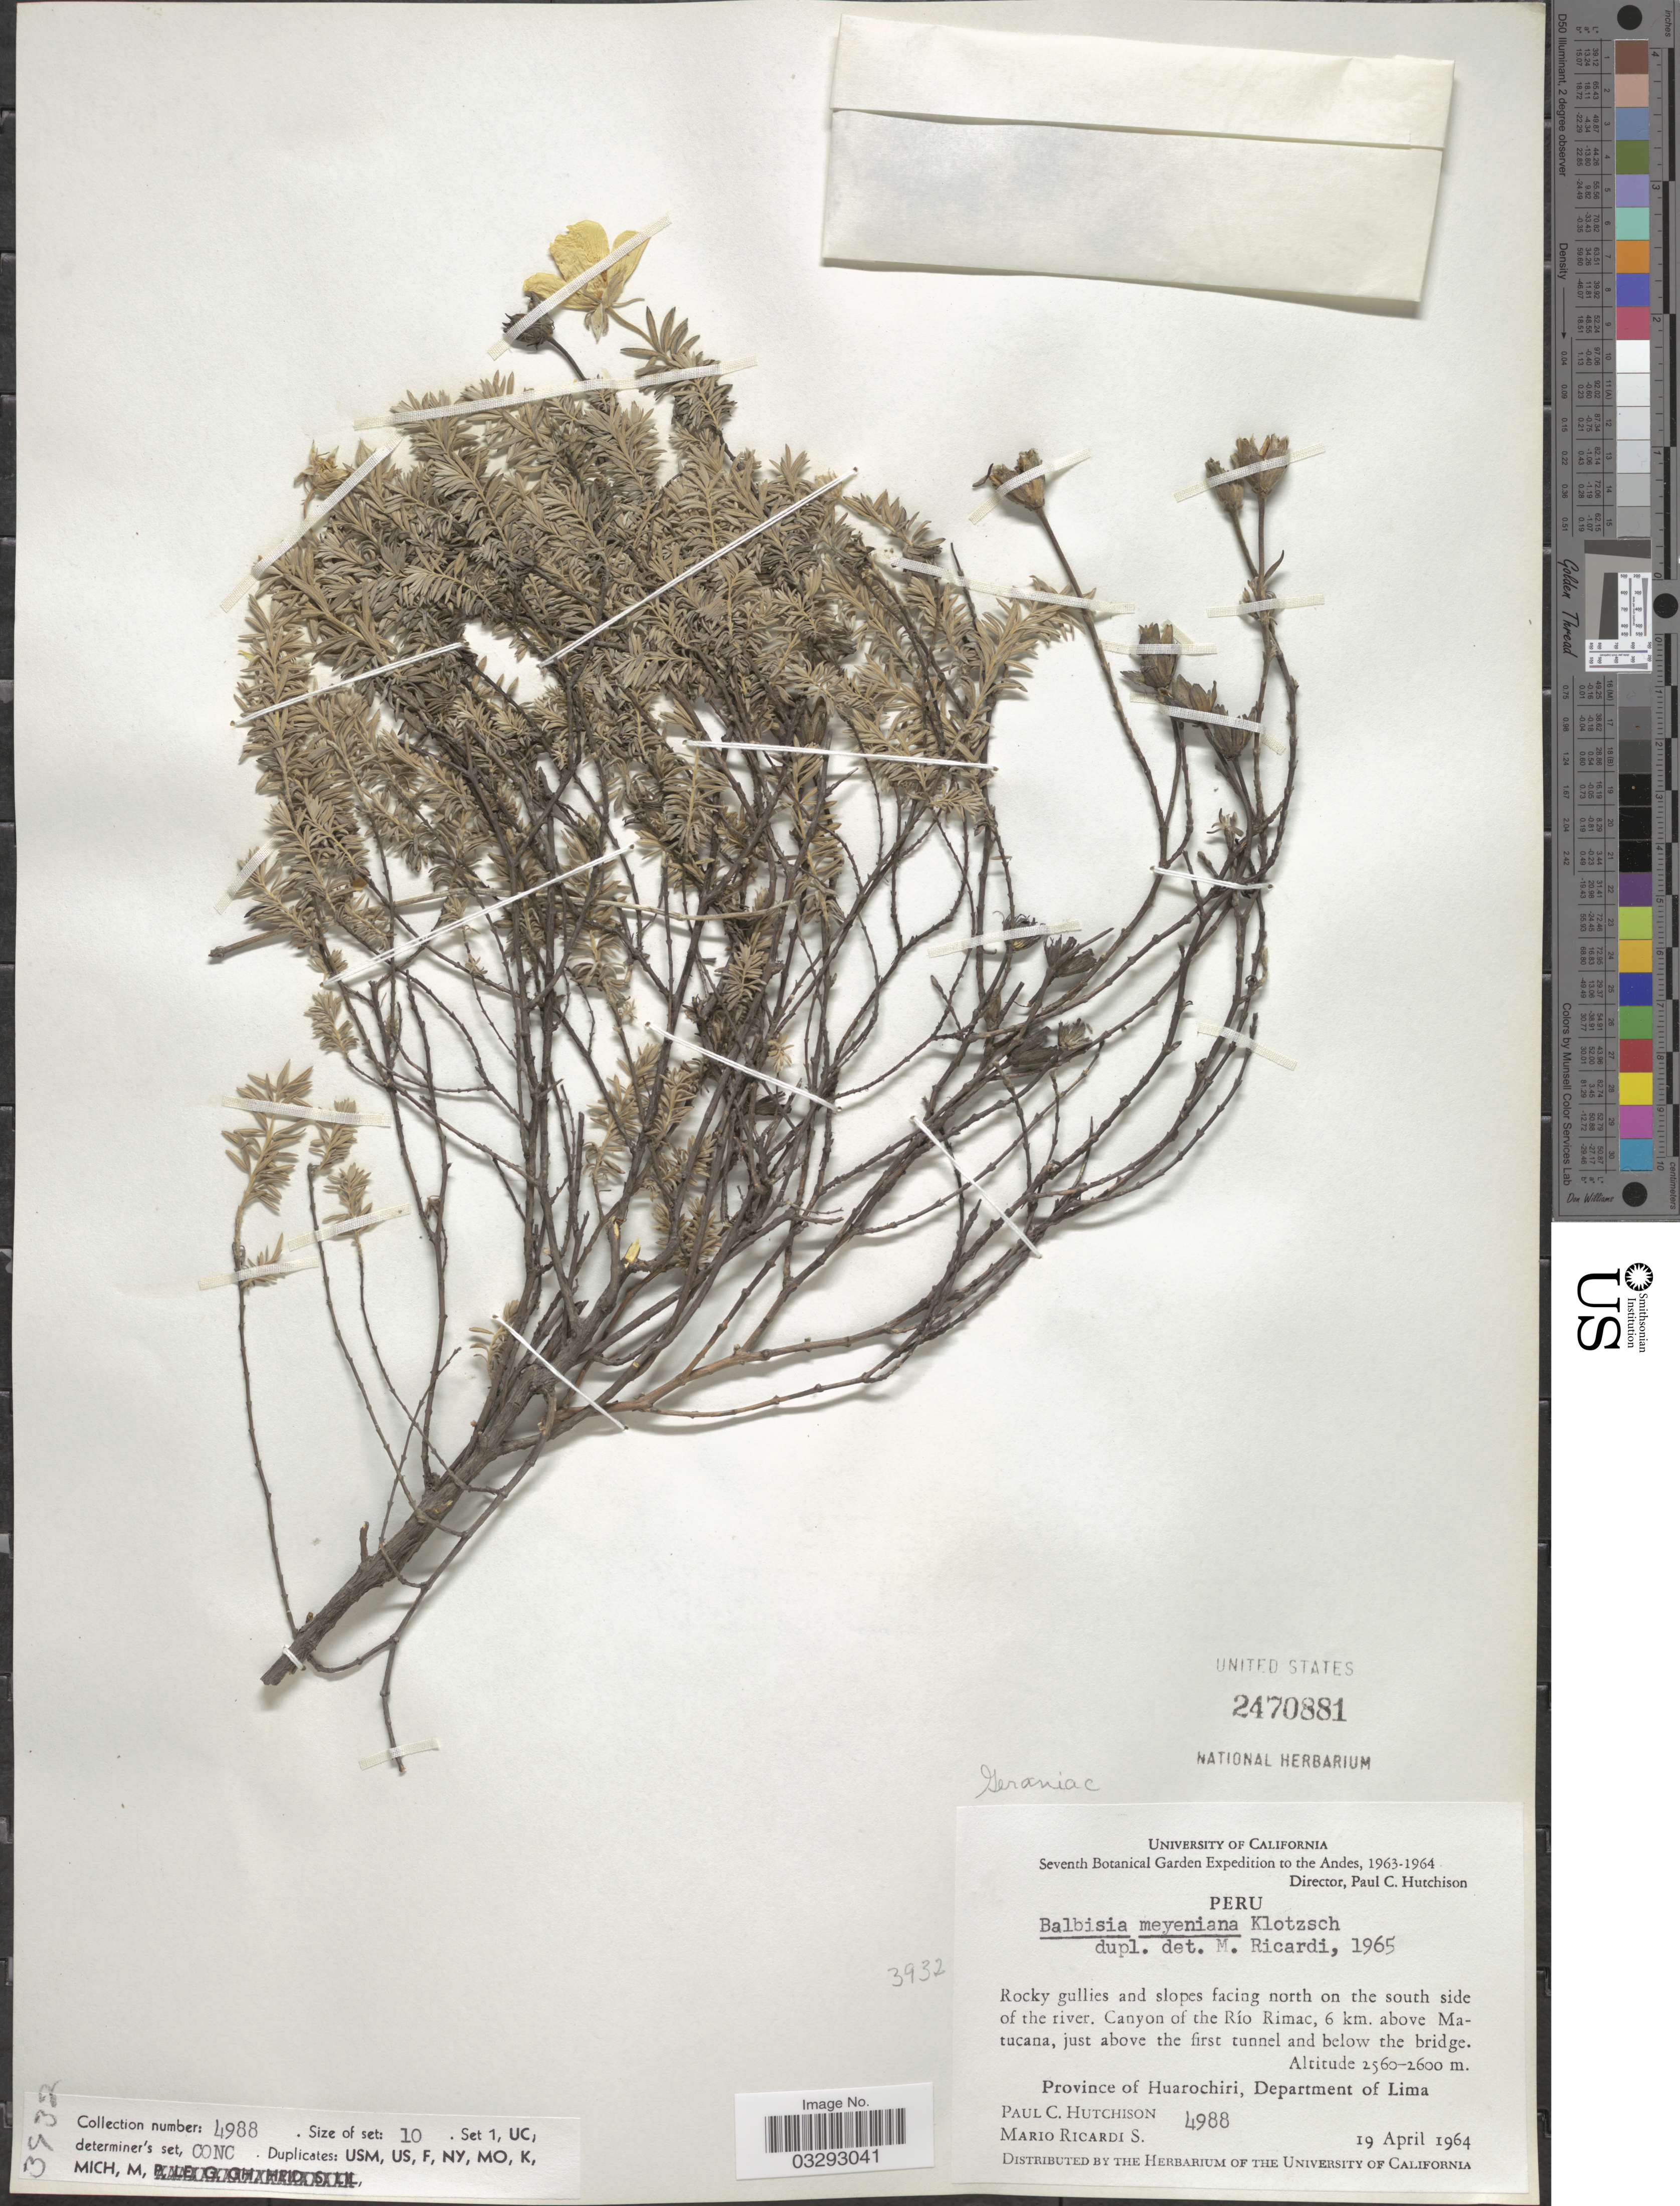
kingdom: Plantae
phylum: Tracheophyta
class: Magnoliopsida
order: Geraniales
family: Vivianiaceae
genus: Balbisia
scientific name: Balbisia meyeniana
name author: Klotzsch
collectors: P. C. Hutchison & M. Ricardi S.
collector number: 4988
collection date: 1964-04-19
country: Peru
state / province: Lima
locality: Andes. Rocky gullies and slopes facing north on the south side of the river. Canyon of the Río Rimac, 6 km. above Matucana, just above the first tunnel and below the bridge. Province of Huarochiri, Department of Lima.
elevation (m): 2560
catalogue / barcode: US 2470881